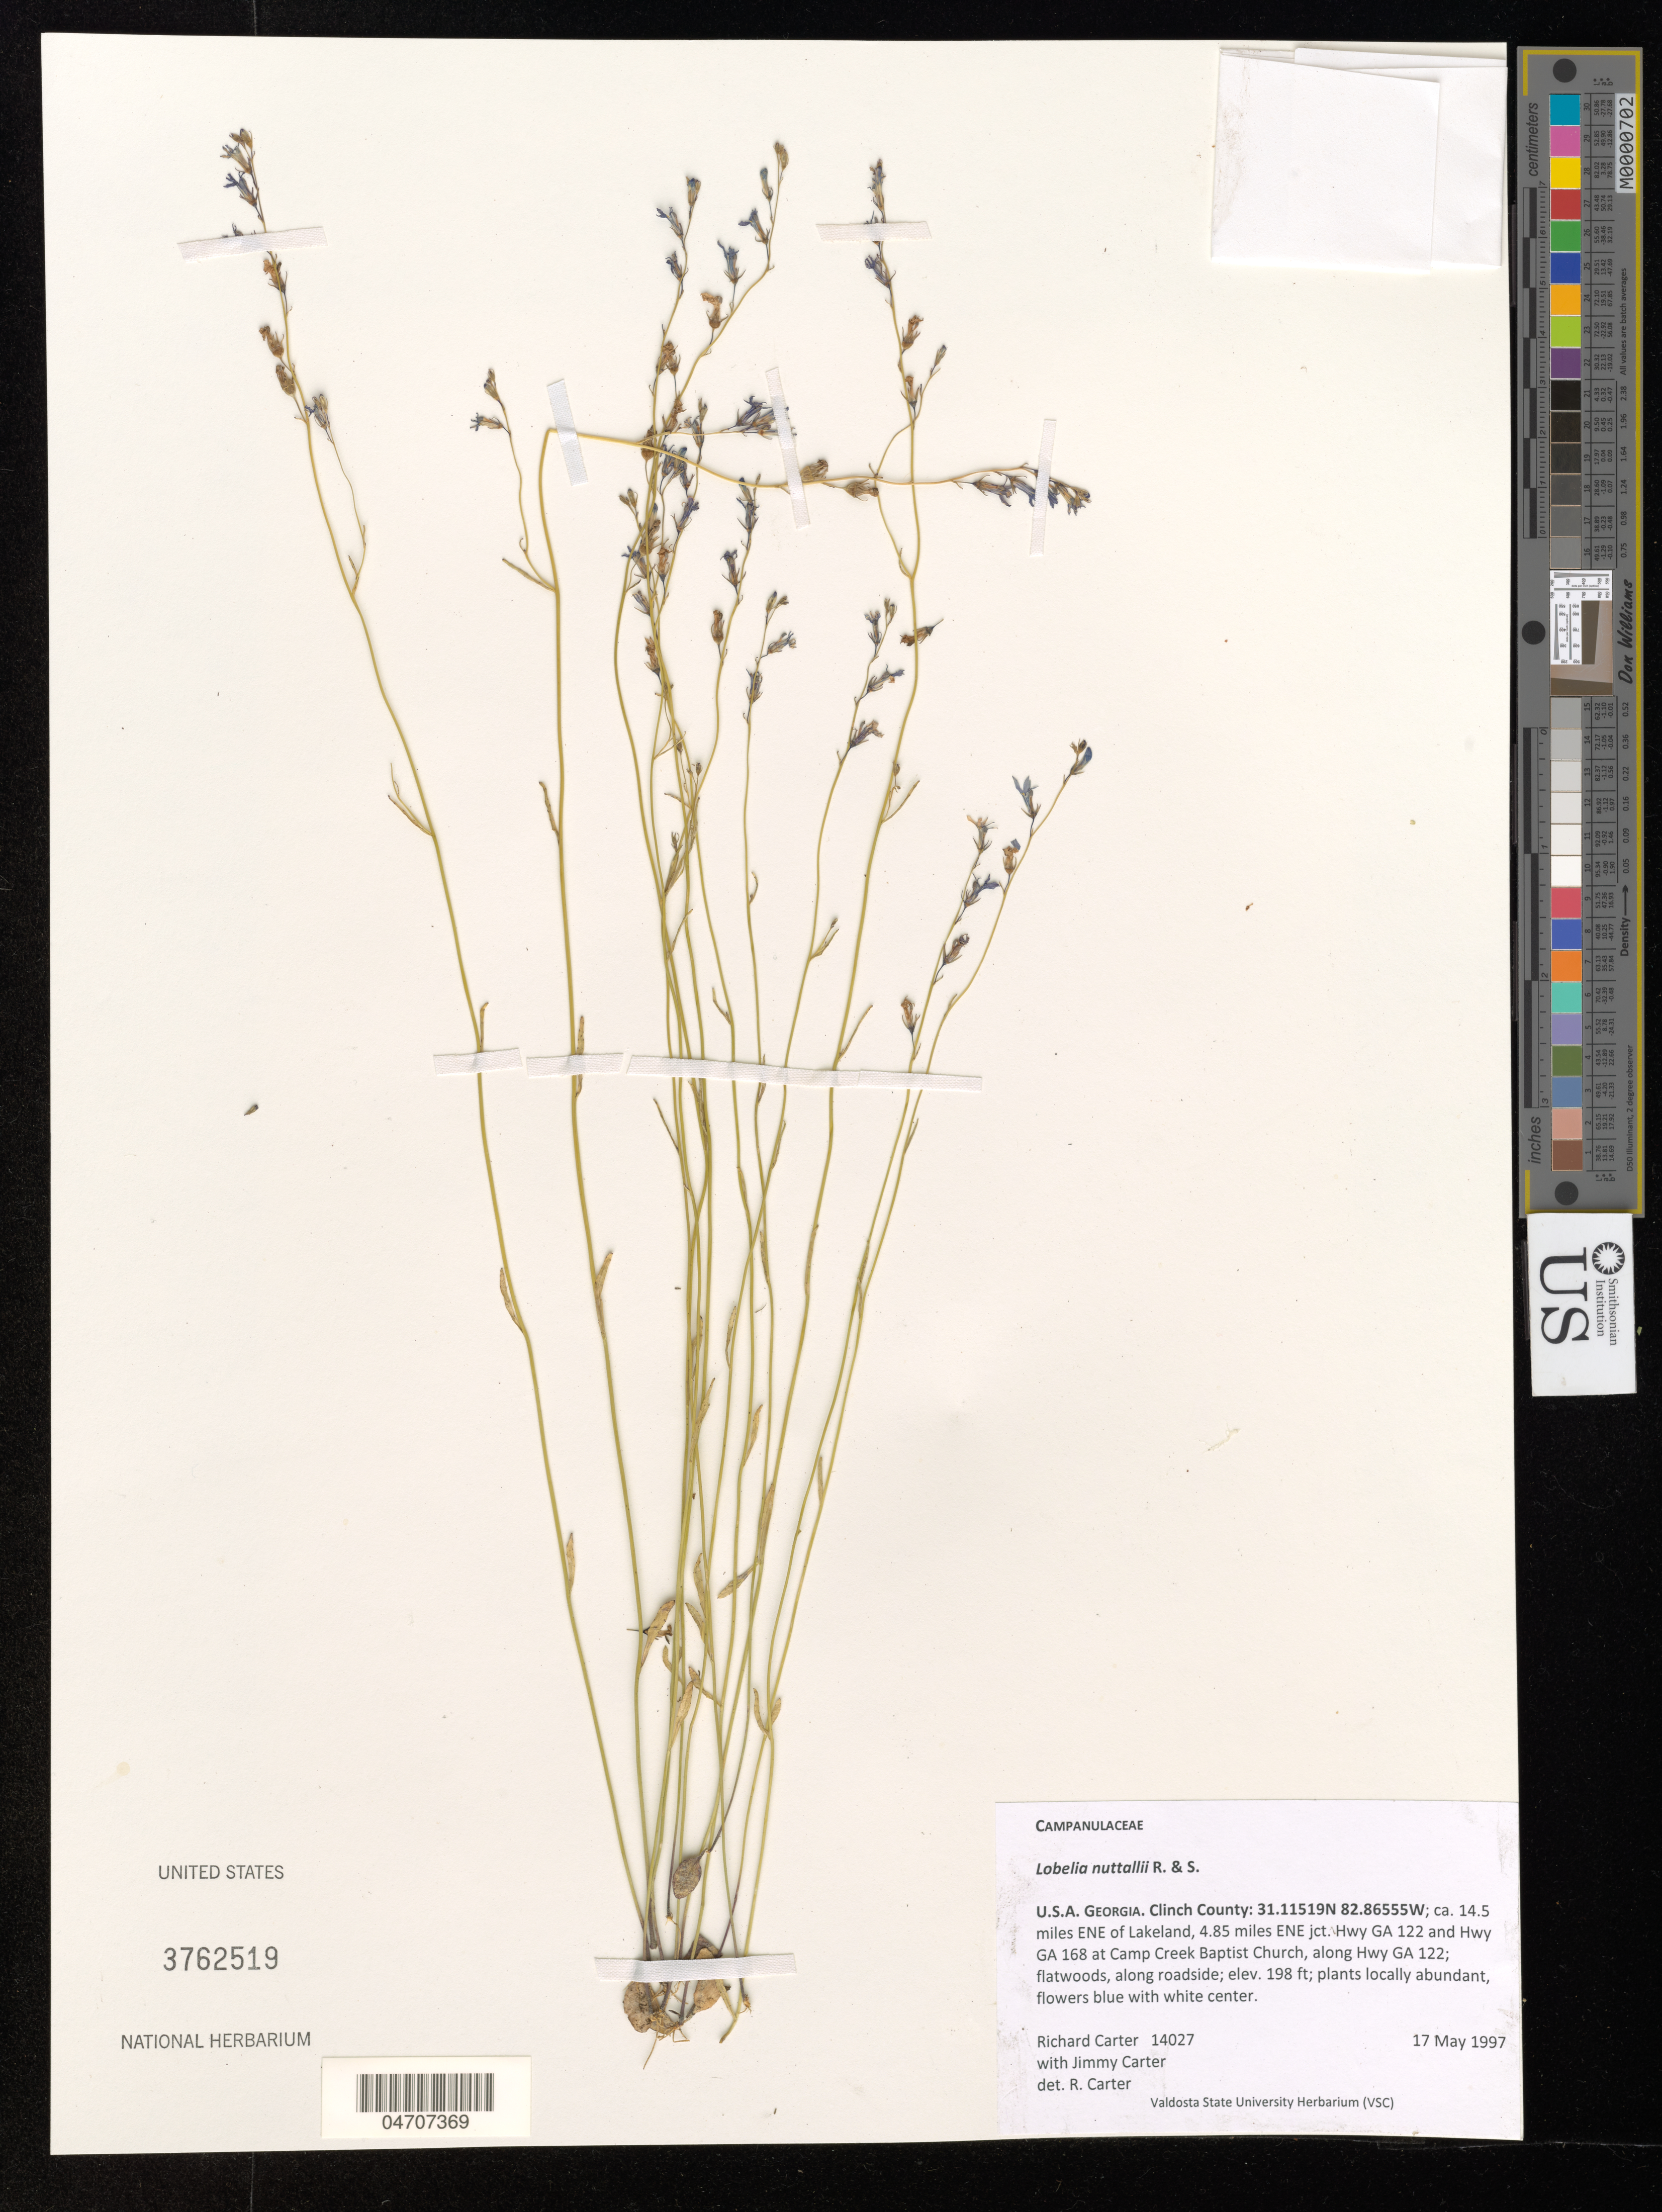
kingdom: Plantae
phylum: Tracheophyta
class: Magnoliopsida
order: Asterales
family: Campanulaceae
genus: Lobelia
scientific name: Lobelia nuttallii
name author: Schult.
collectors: R. Carter & A. Worth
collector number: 14027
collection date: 1997-05-17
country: United States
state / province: Georgia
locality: Clinch County: ca. 14.5 miles ENE of Lakeland, 4.85 miles ENE jct. Hwy GA 122 and Hwy GA 168 at Camp Creek Baptist Church, along Hwy GA 122; flatwoods, along roadside.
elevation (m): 60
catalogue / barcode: US 3762519